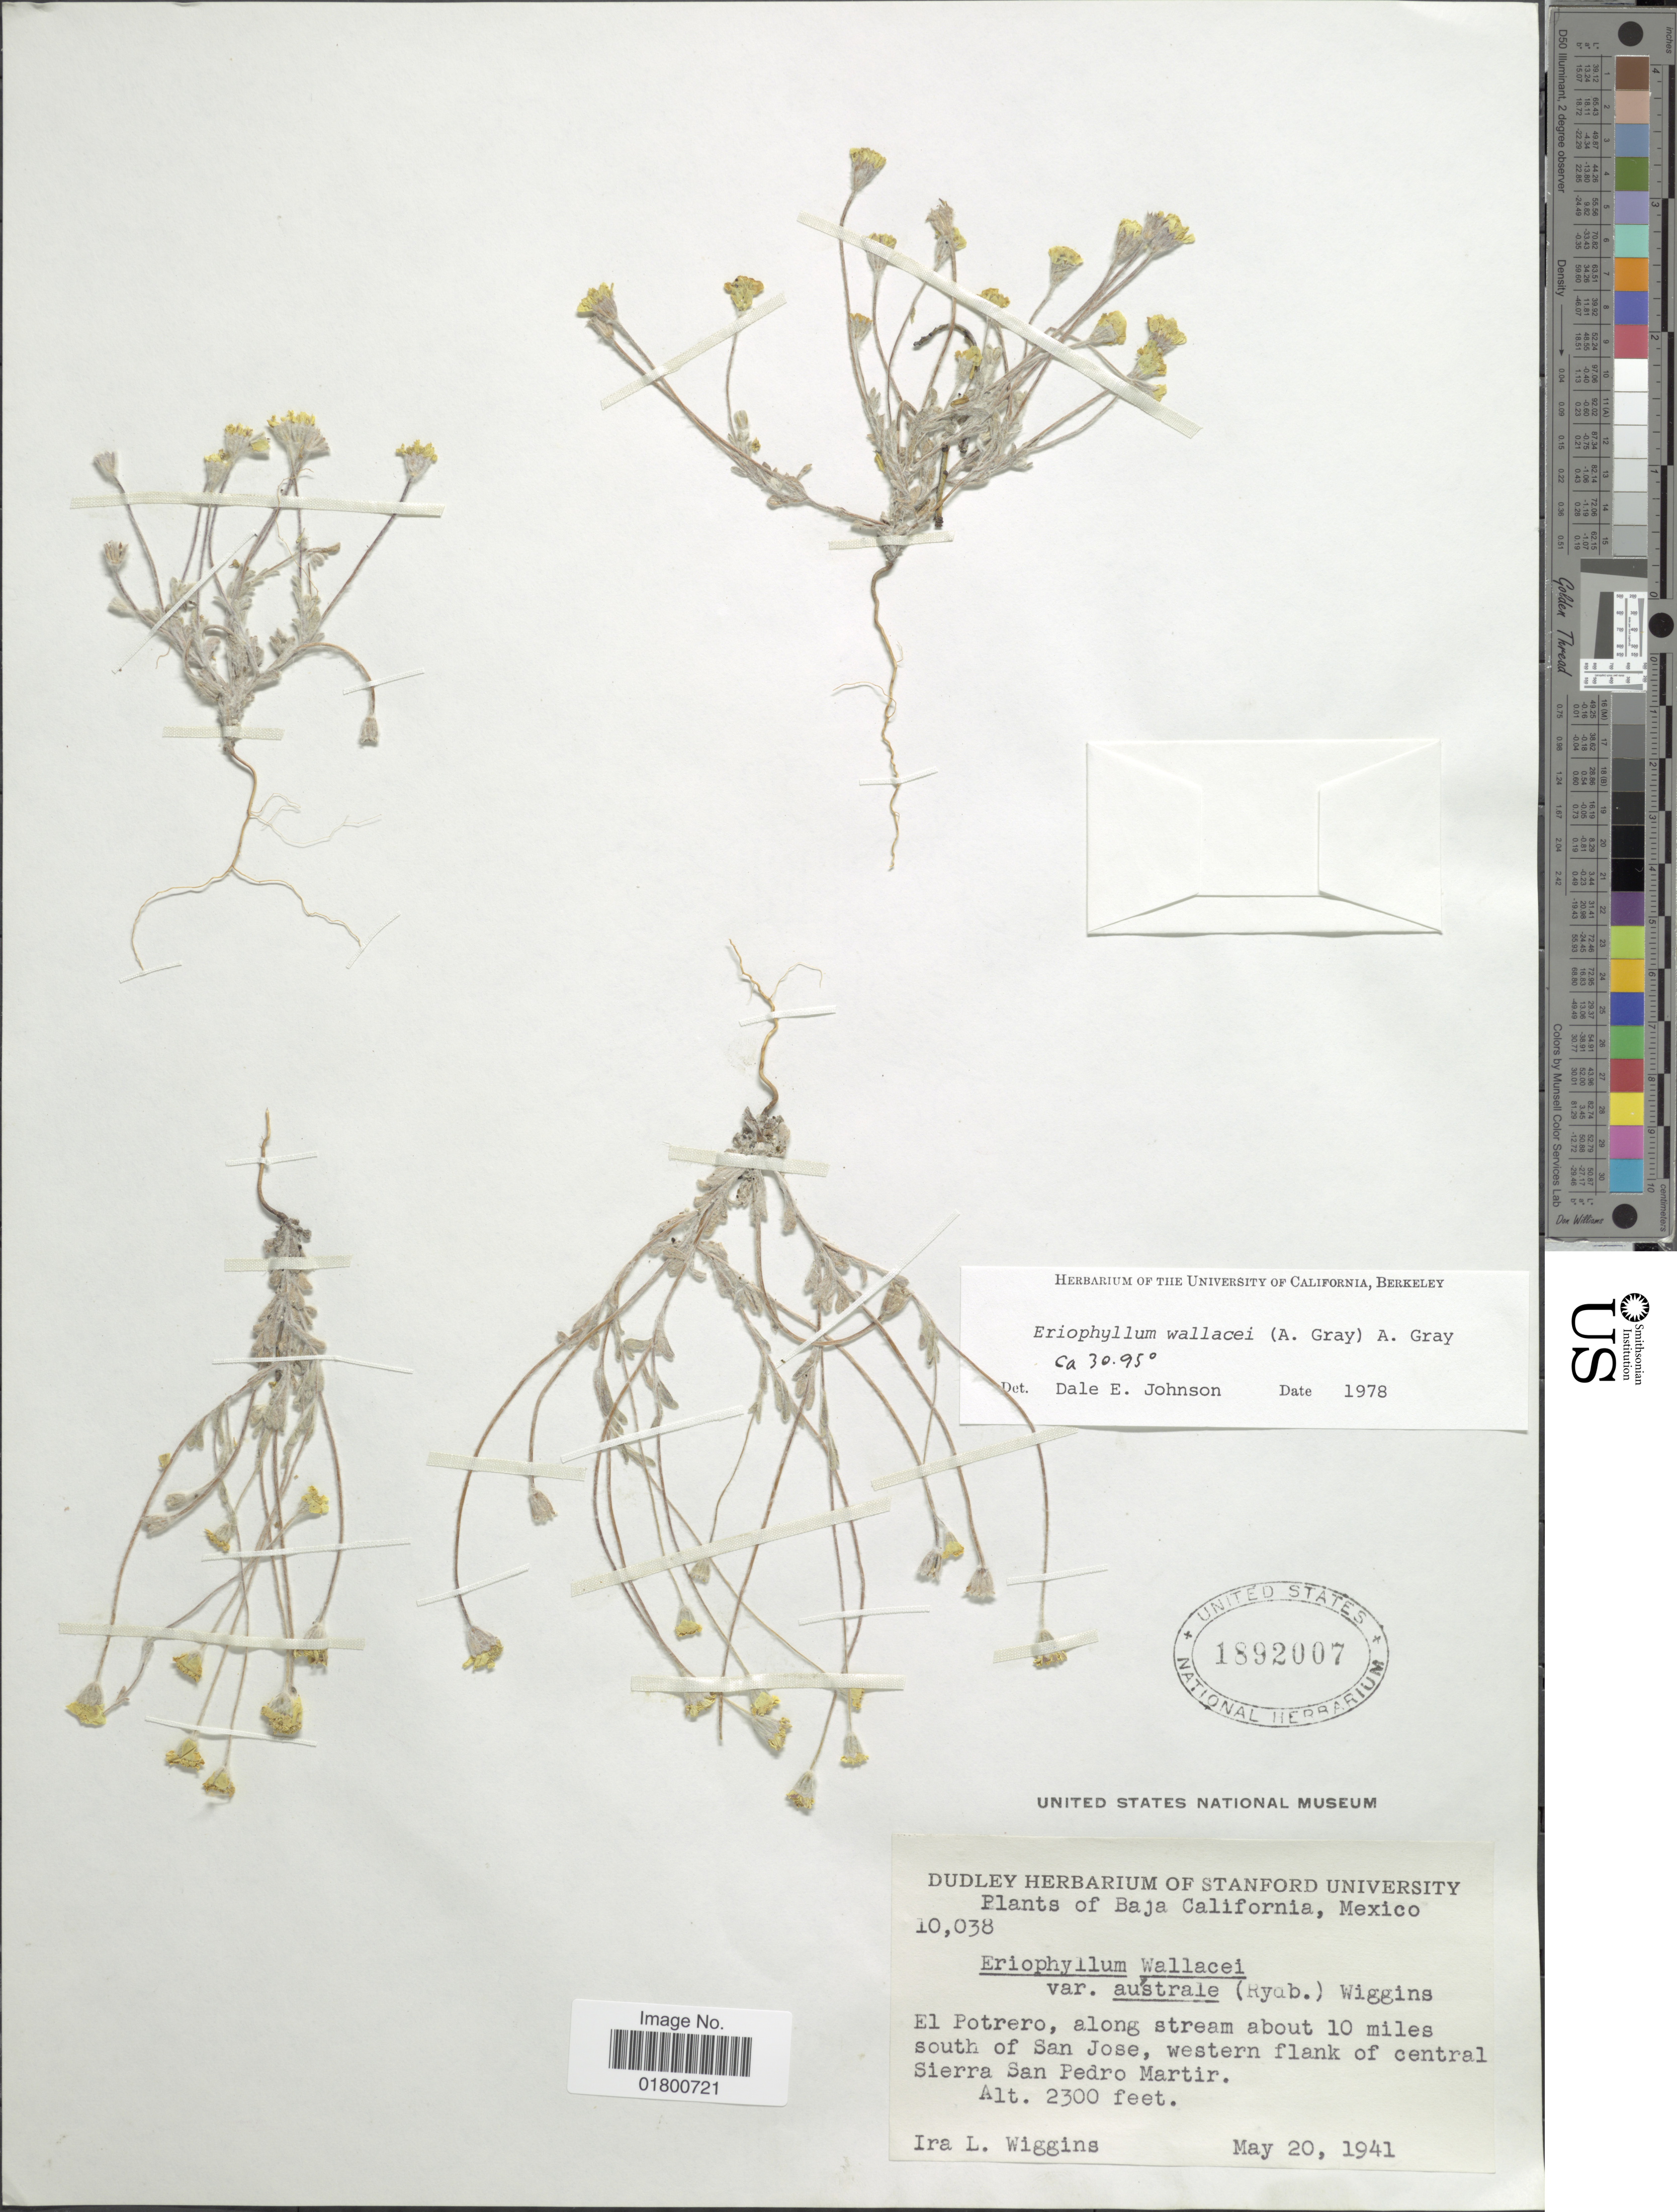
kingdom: Plantae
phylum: Tracheophyta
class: Magnoliopsida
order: Asterales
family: Asteraceae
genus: Eriophyllum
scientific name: Eriophyllum wallacei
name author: (A. Gray) A. Gray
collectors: I. L. Wiggins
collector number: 10038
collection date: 1941-05-20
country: Mexico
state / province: Baja California Sur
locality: Baja California, Mexico, El Potrero, along stream about 10 miles south of San Jose, western flank of central Sierra San Pedro Martir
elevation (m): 701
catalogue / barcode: US 1892007